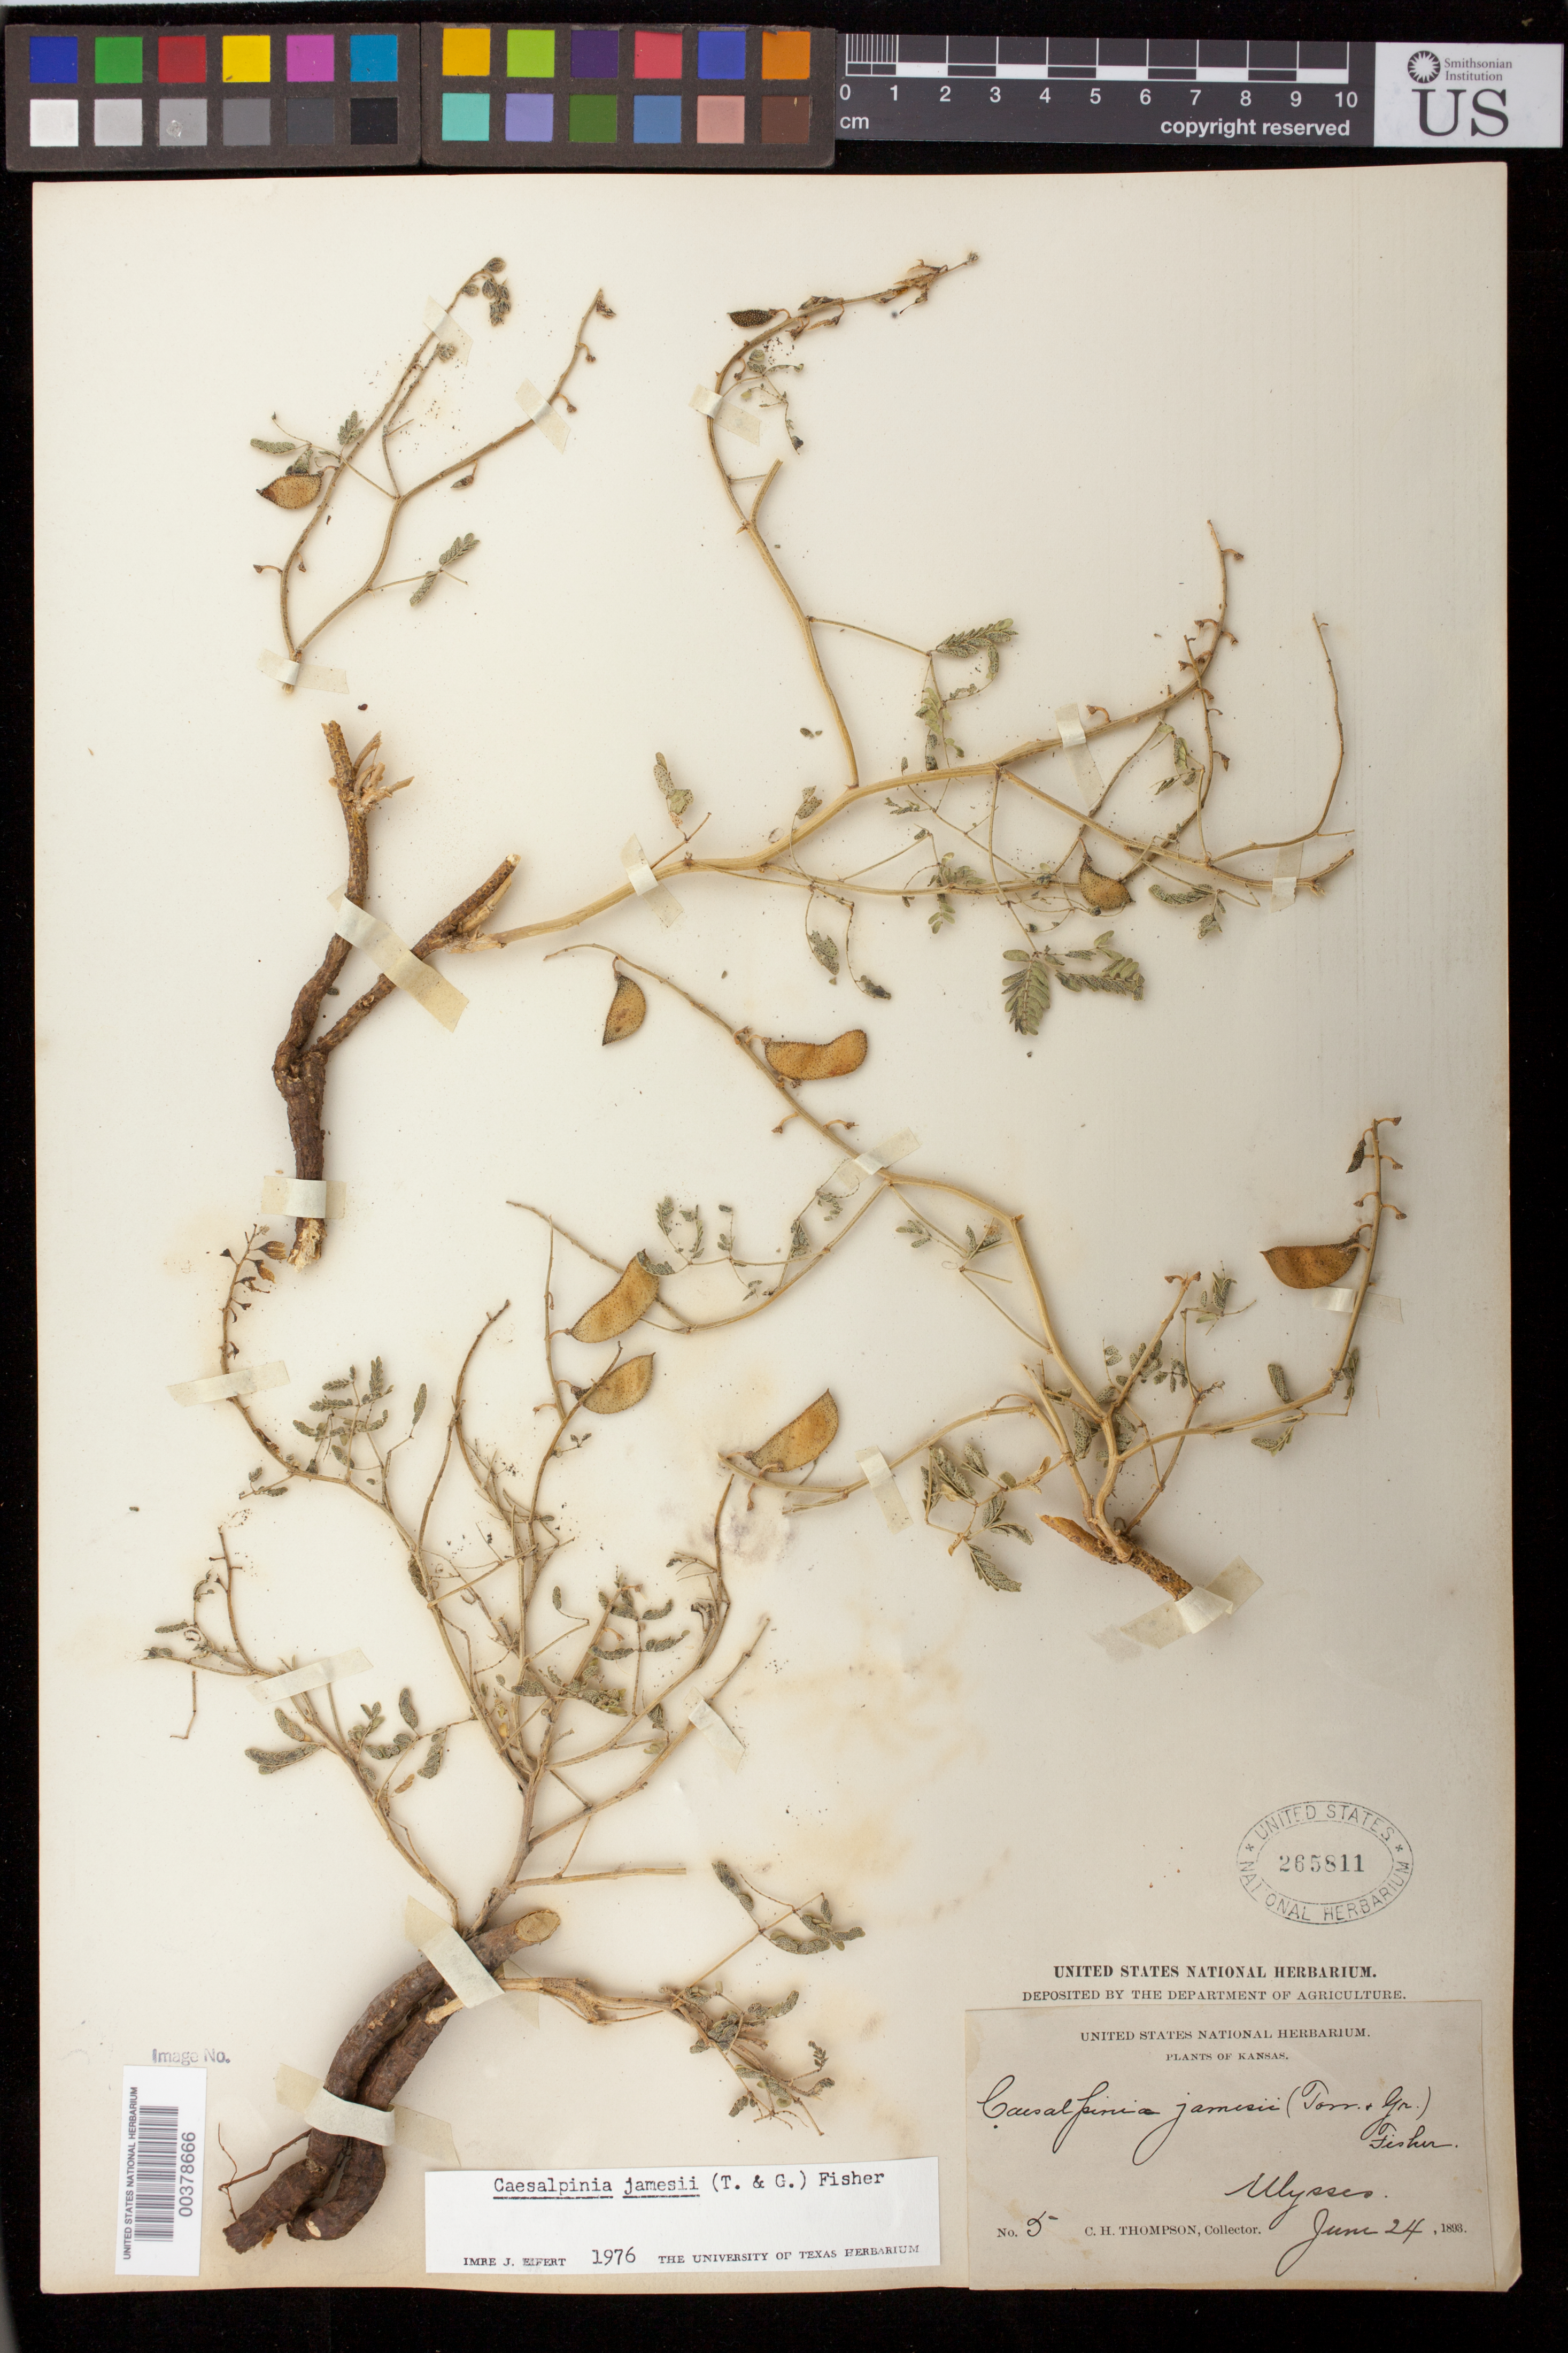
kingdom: Plantae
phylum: Tracheophyta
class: Magnoliopsida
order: Fabales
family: Fabaceae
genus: Pomaria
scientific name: Pomaria jamesii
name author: (Torr. & A. Gray) Walp.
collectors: C. H. Thompson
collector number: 5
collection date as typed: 24 Jun 1893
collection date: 1893-06-24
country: United States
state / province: Kansas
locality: Ulysses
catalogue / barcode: US 265811